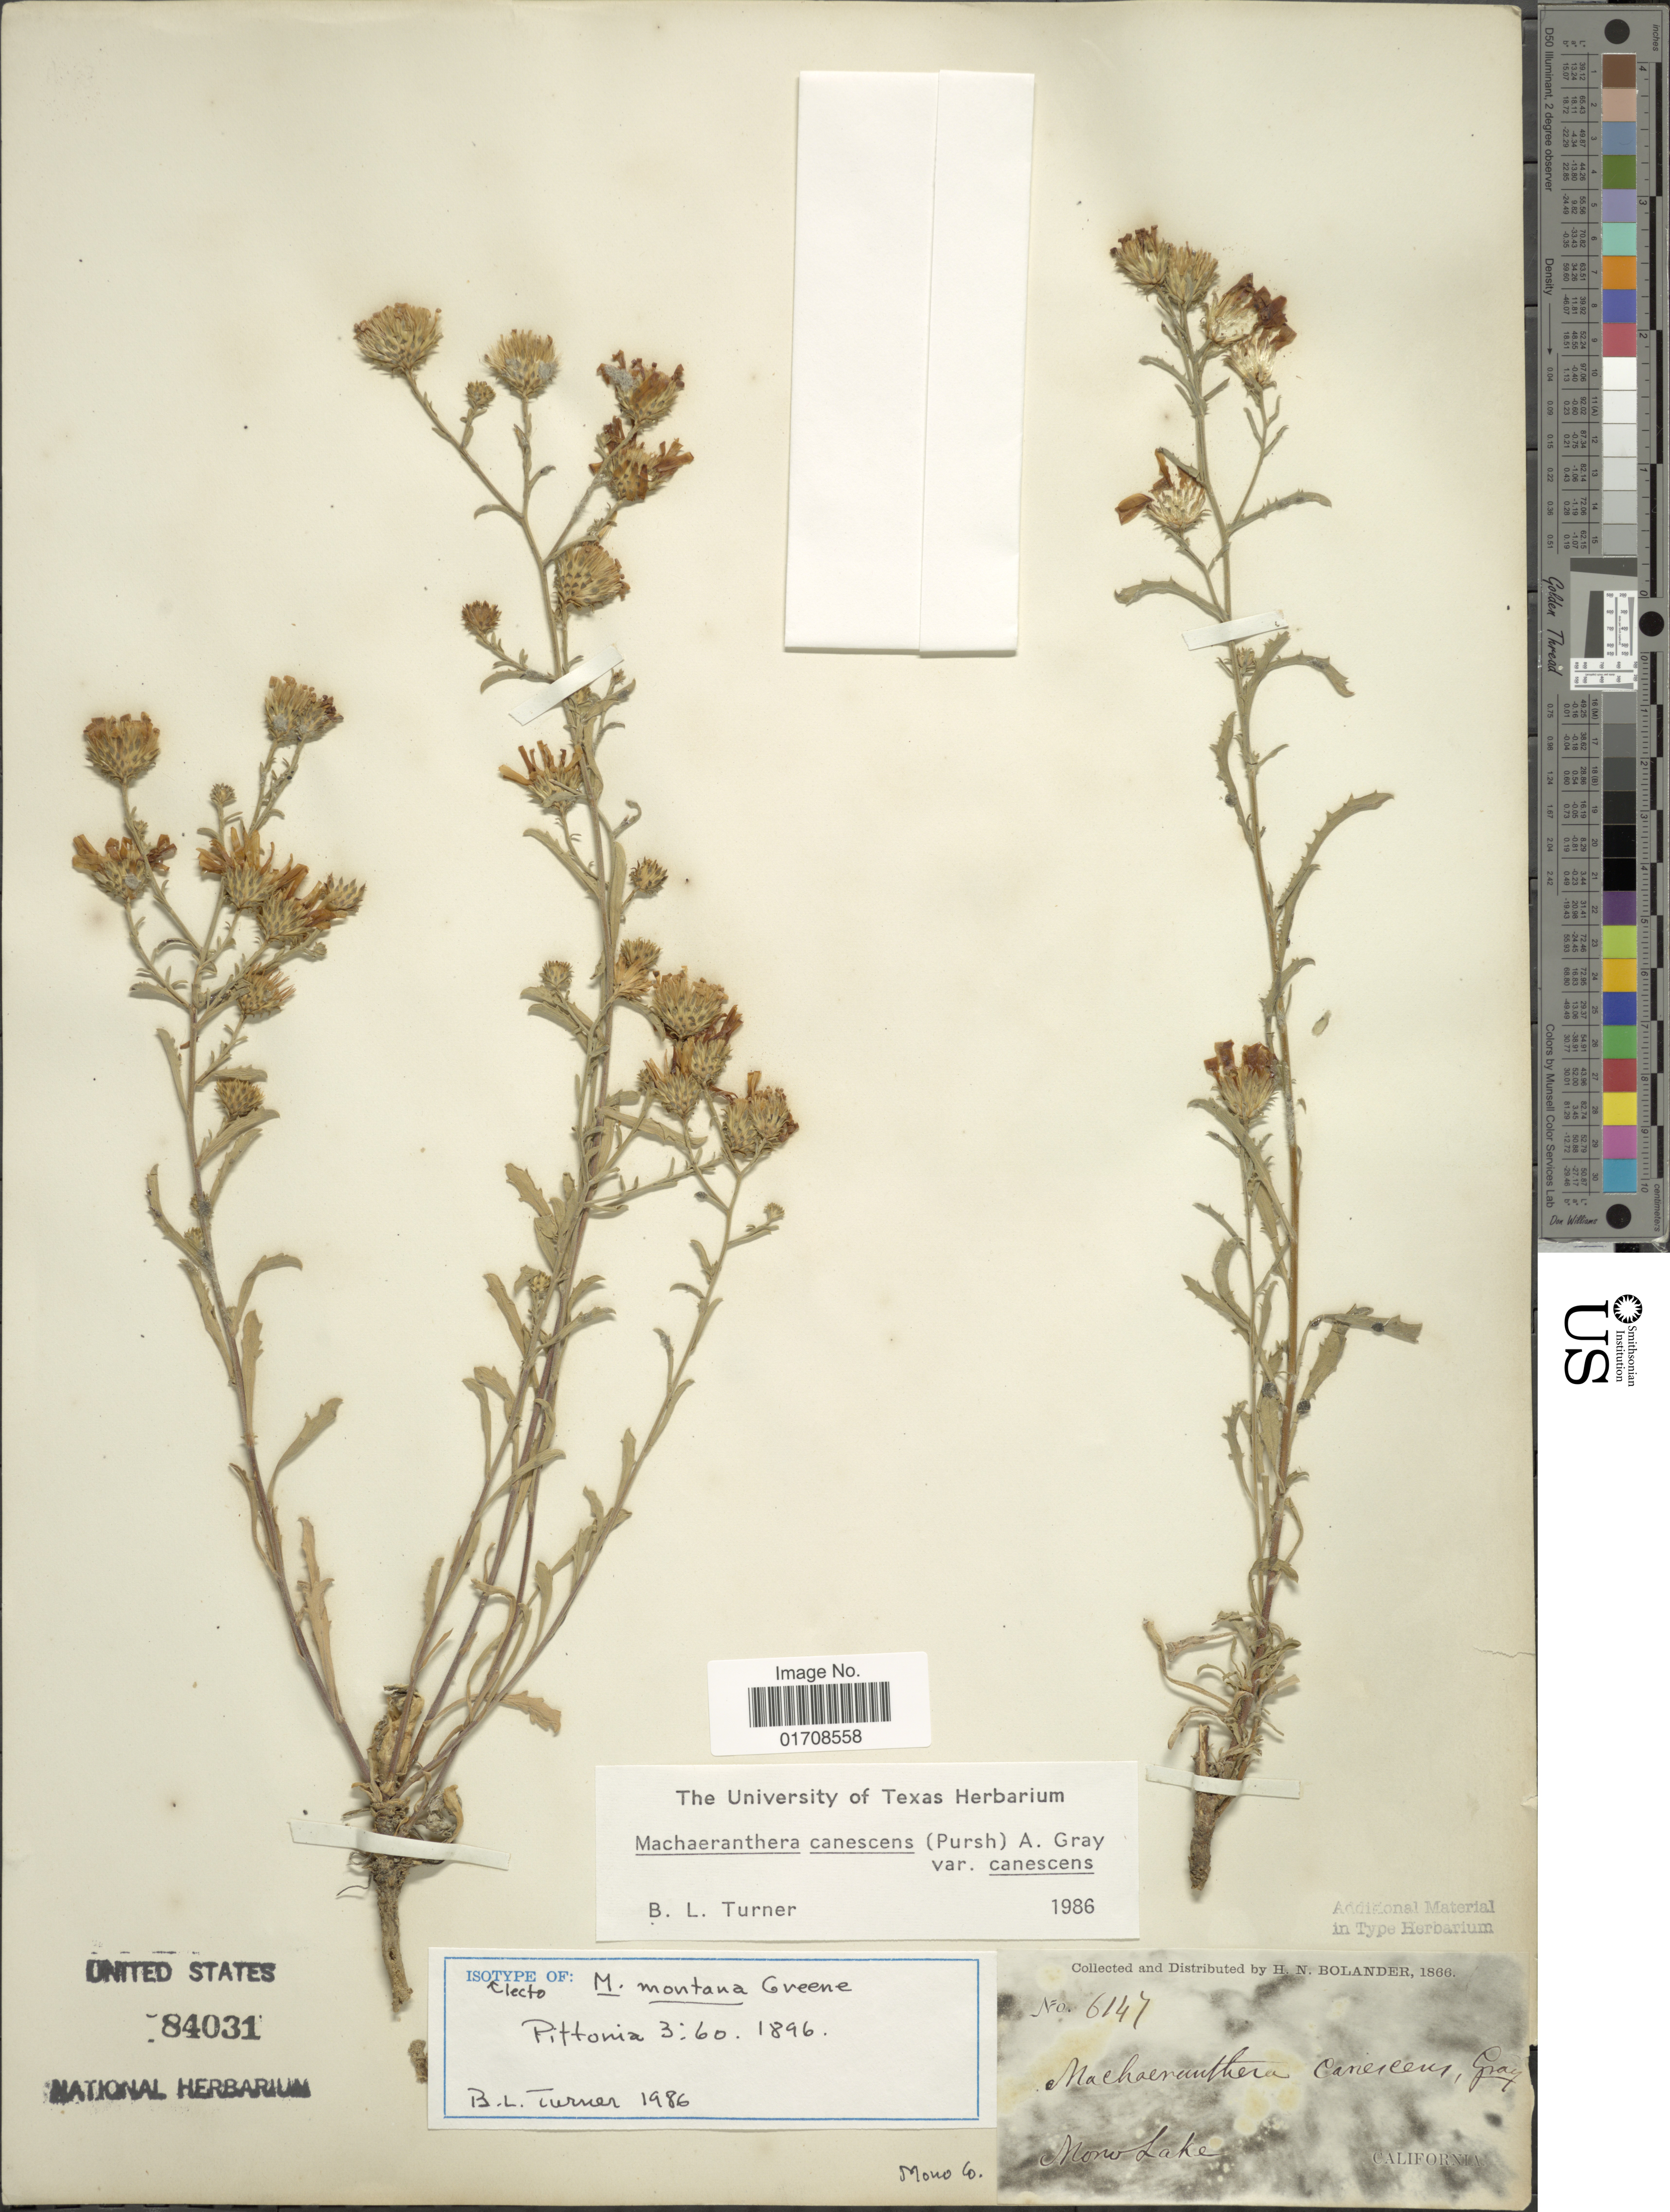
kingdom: Plantae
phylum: Tracheophyta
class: Magnoliopsida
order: Asterales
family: Asteraceae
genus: Machaeranthera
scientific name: Machaeranthera canescens var. canescens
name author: (Pursh) A. Gray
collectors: H. Bolander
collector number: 6147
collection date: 1866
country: United States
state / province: California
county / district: Mono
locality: Mono Lake, Mono Co.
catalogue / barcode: US 84031